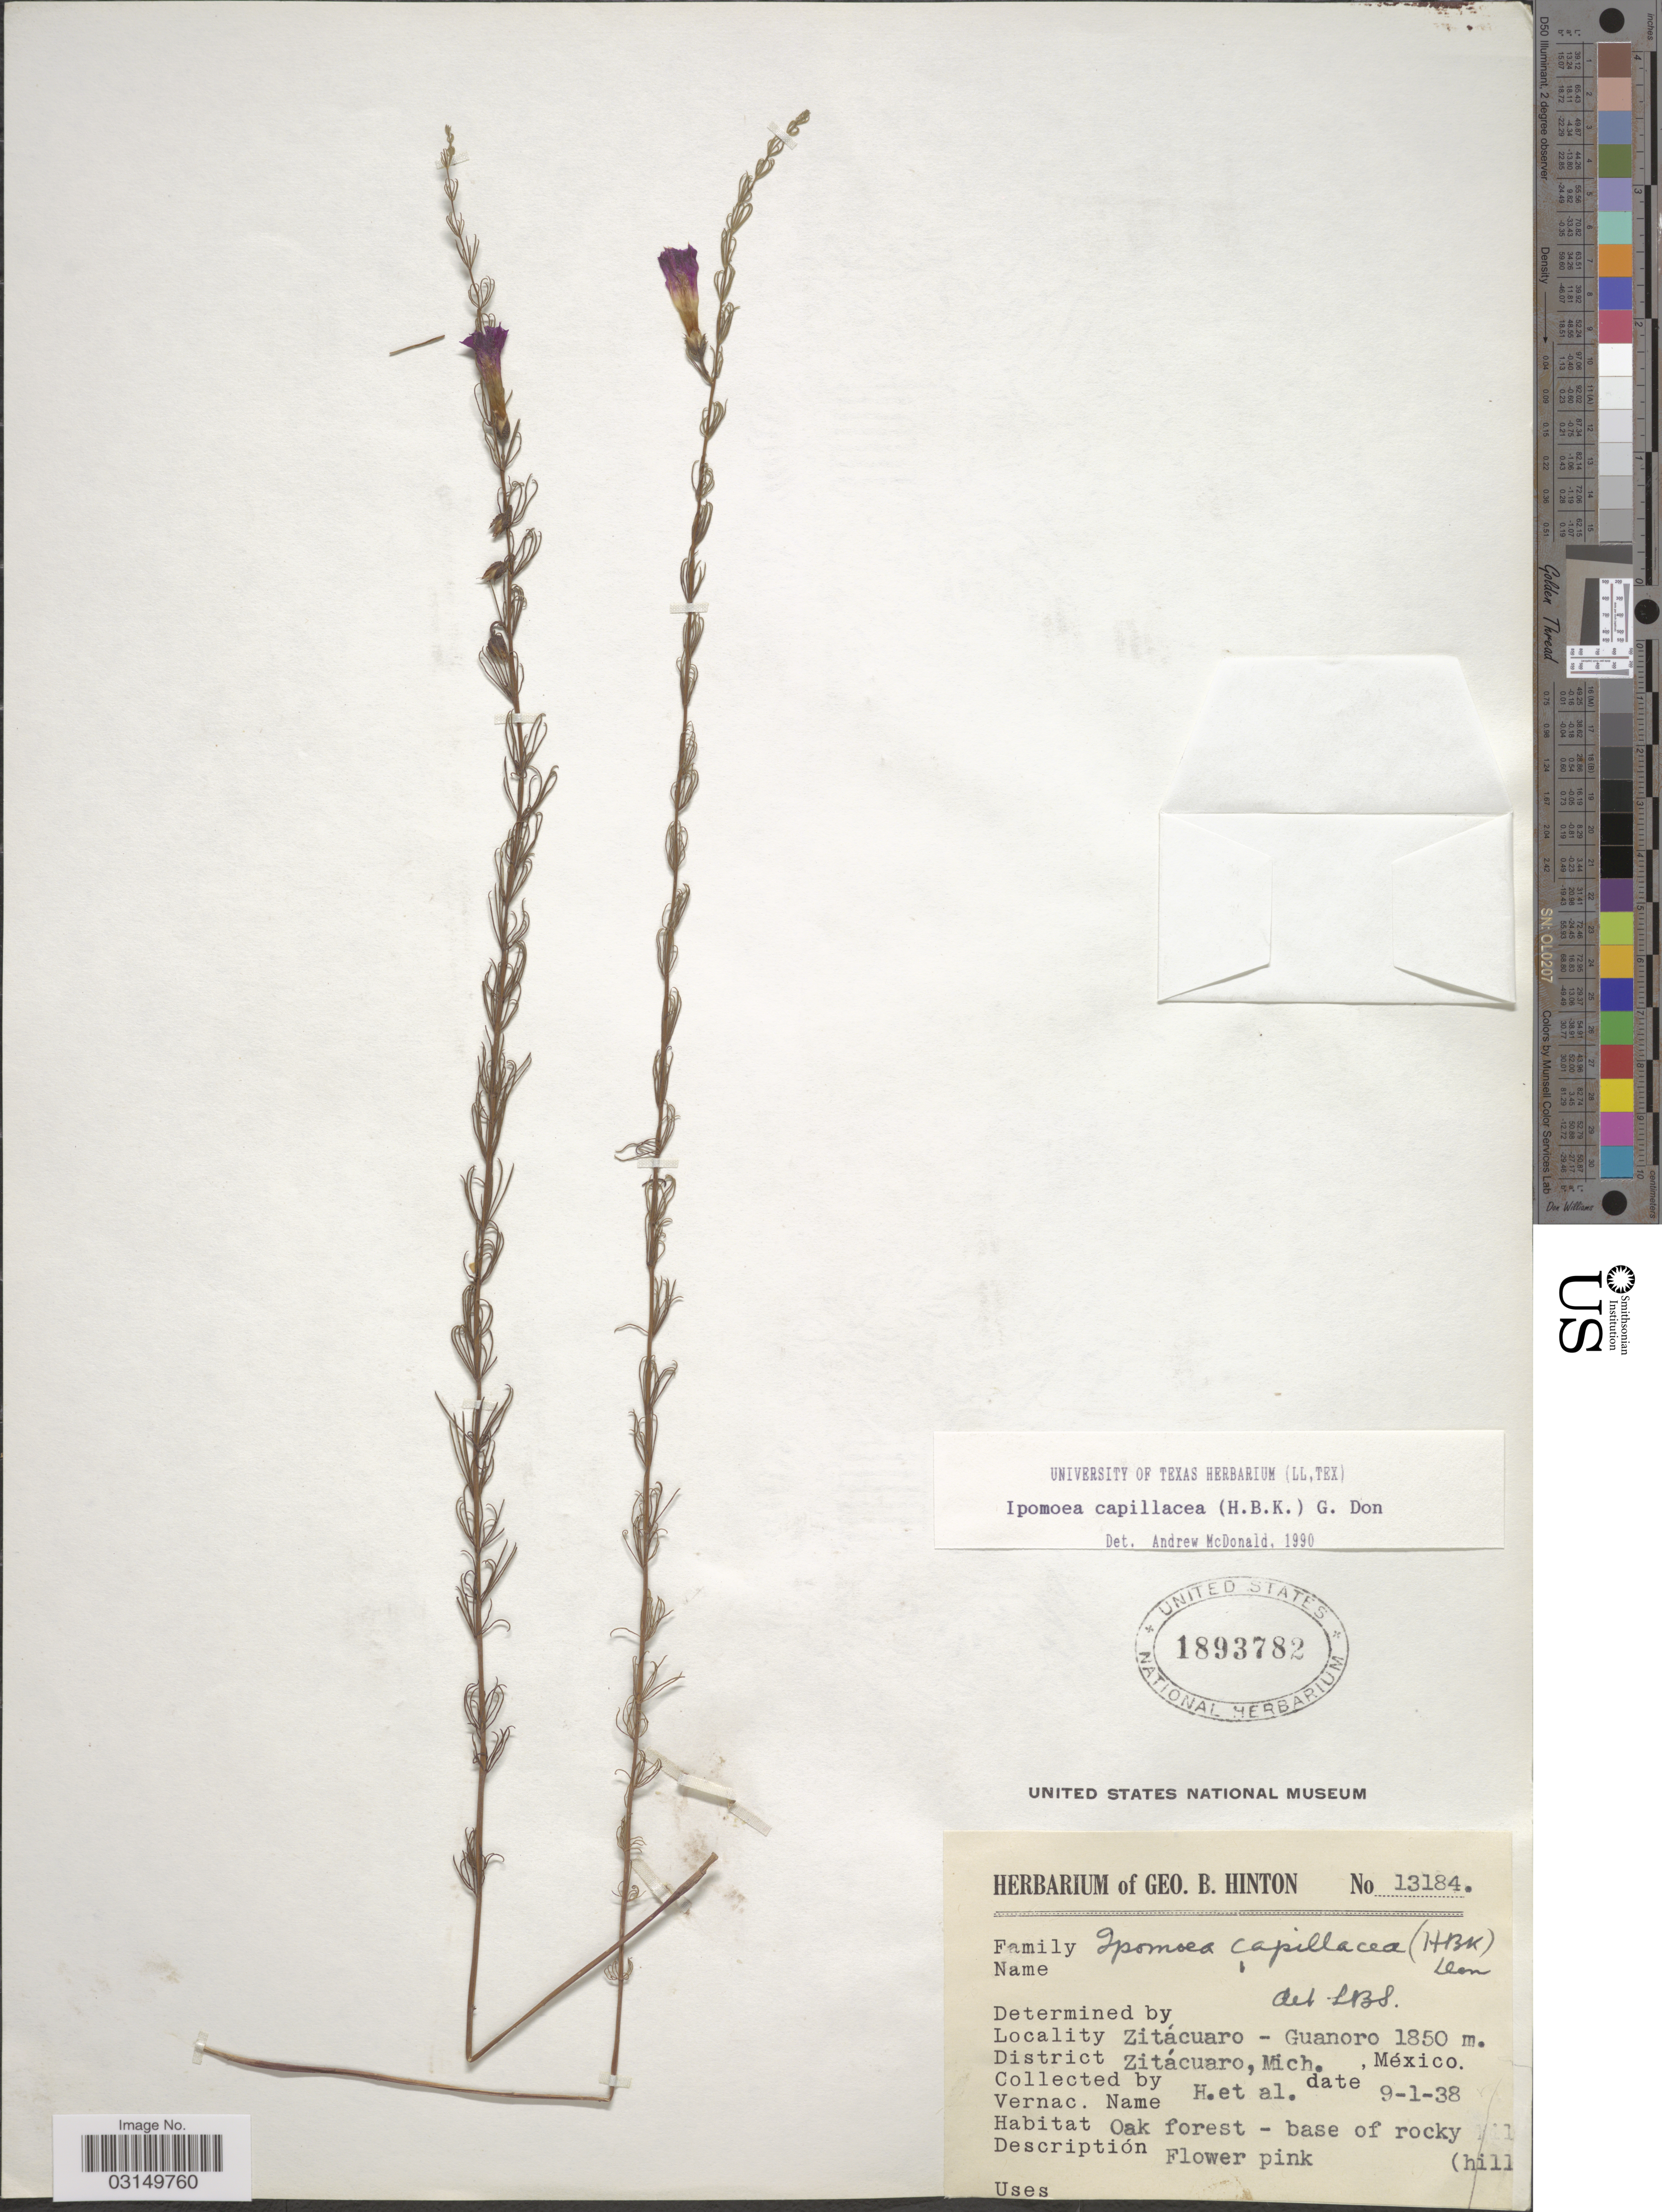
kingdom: Plantae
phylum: Tracheophyta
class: Magnoliopsida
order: Solanales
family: Convolvulaceae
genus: Ipomoea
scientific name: Ipomoea capillacea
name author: (Kunth) G. Don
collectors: G. B. Hinton & et al.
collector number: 13184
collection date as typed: Transcribed d/m/y: 9/1/38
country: Mexico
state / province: Michoacán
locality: Zitácuaro - Guanoro, District Zitácuaro, Mich., México.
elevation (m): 1850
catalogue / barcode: US 1893782